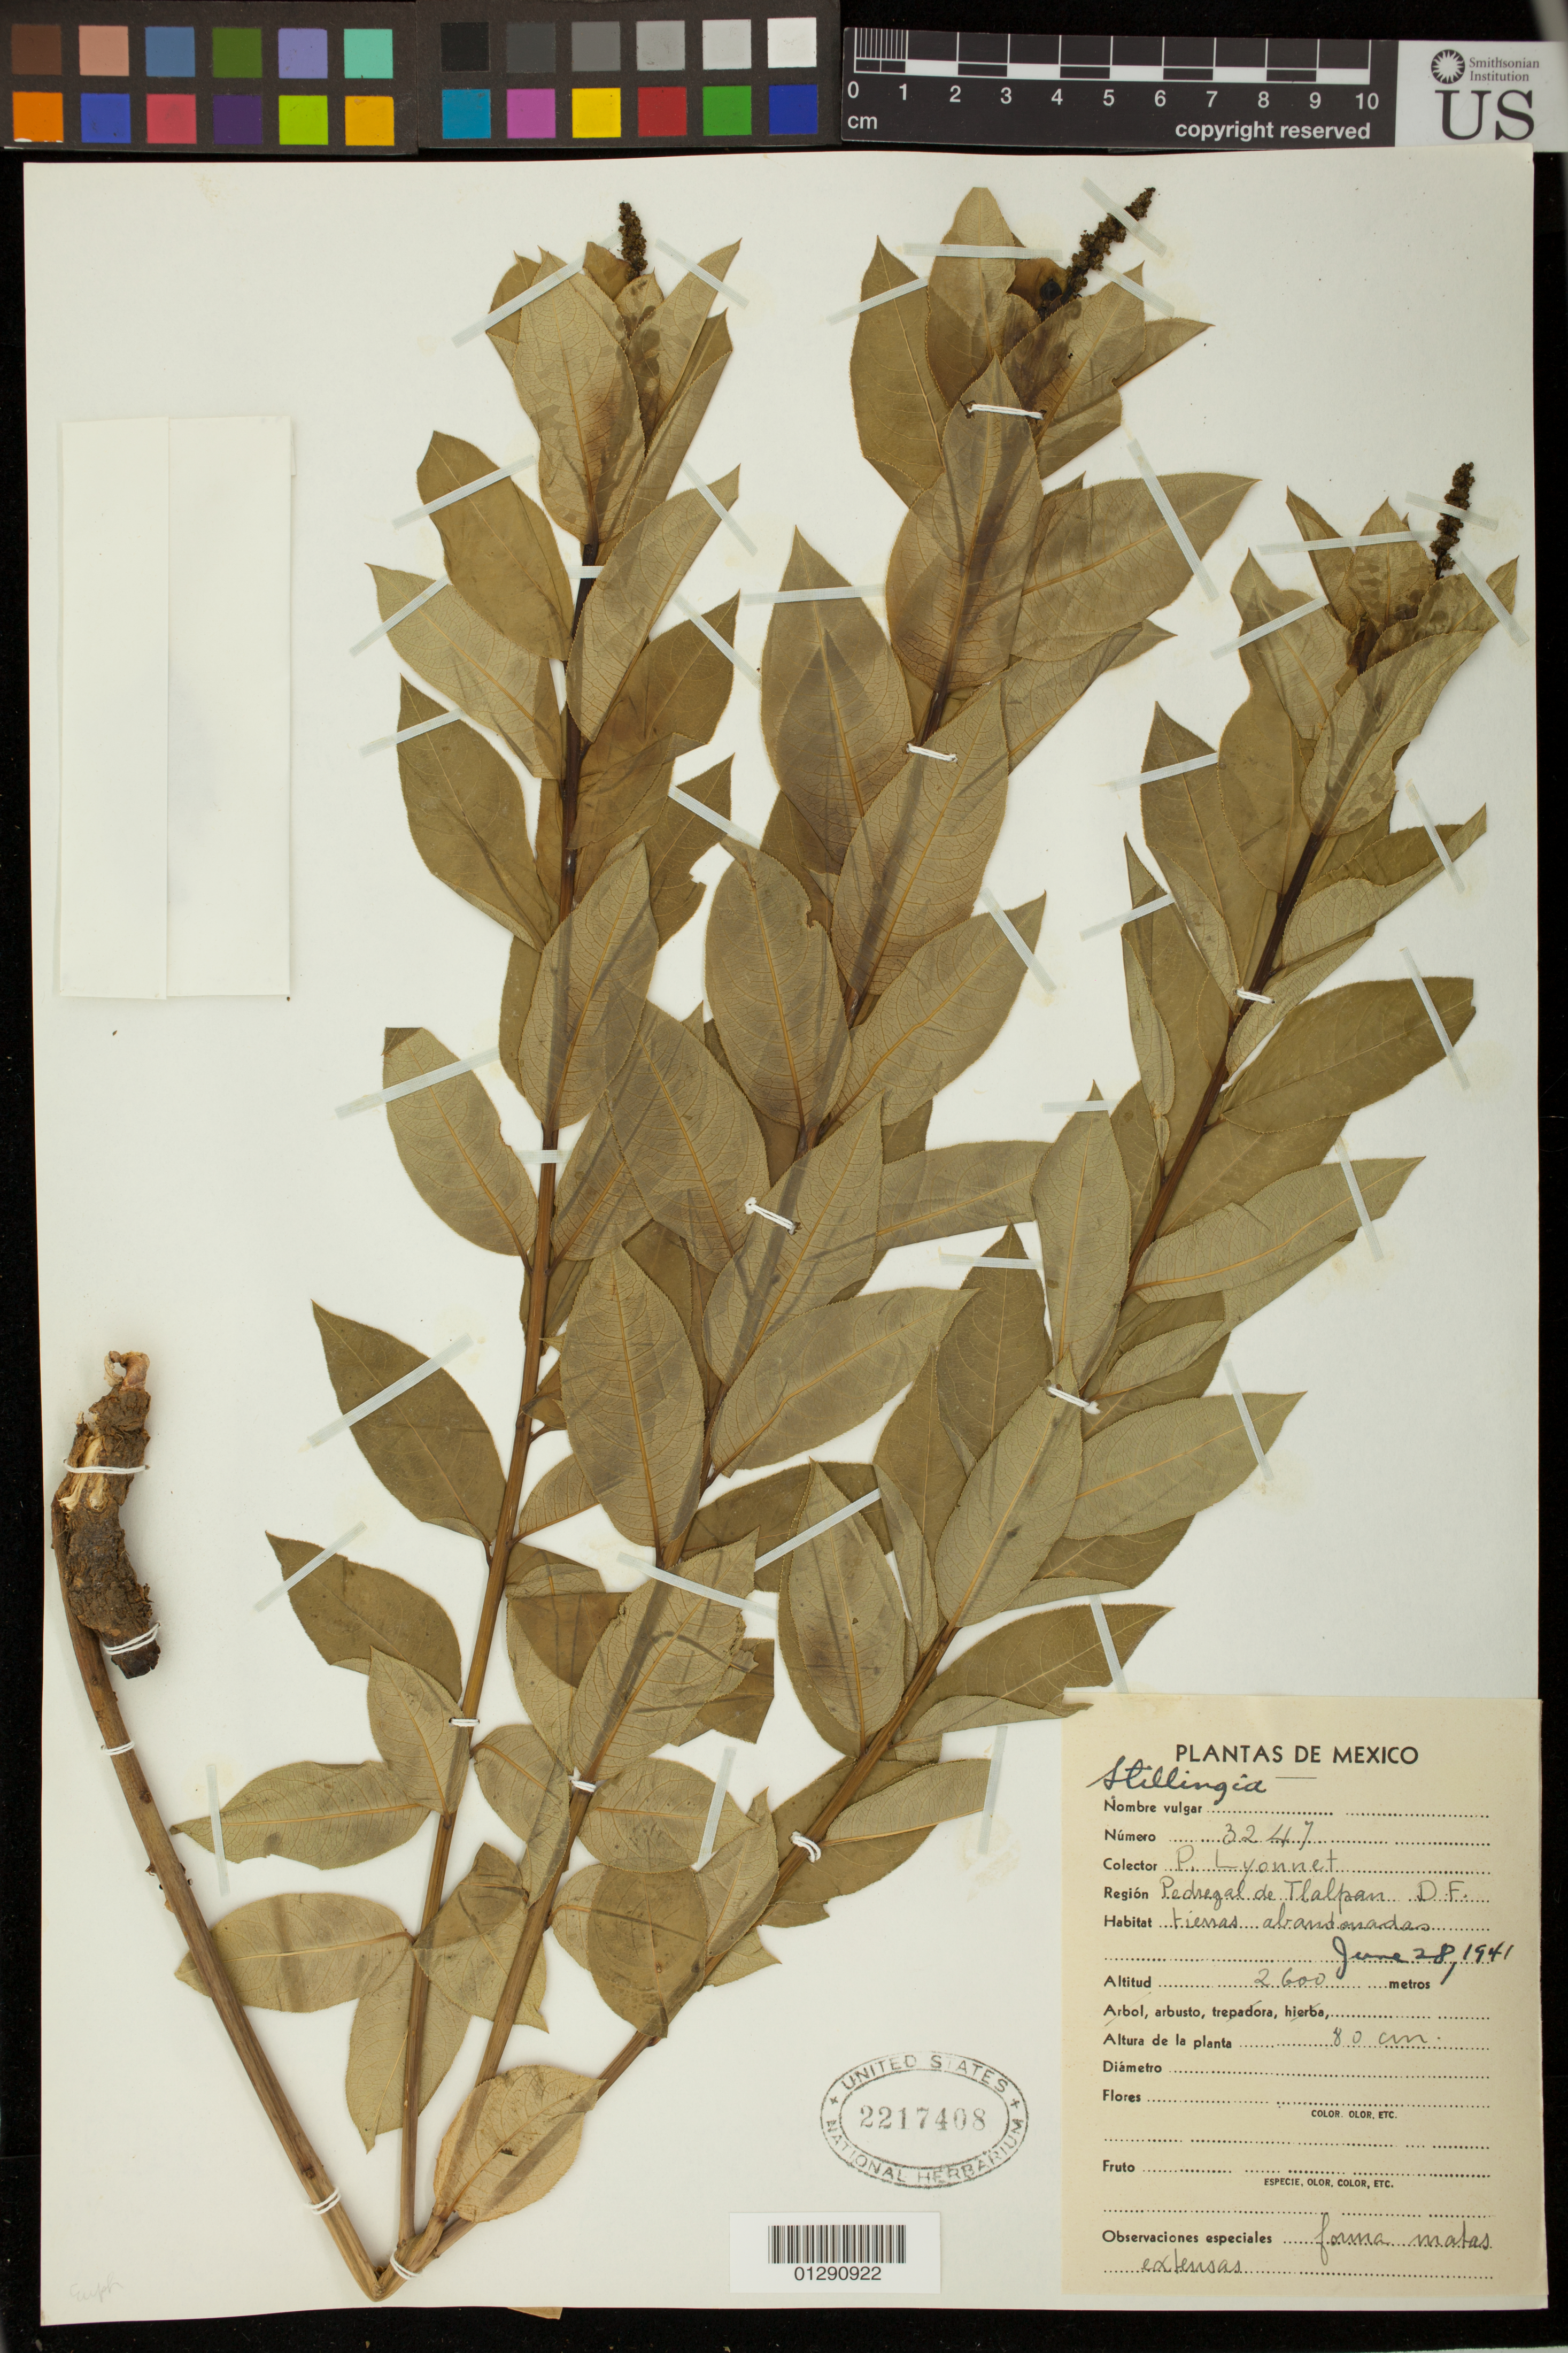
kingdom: Plantae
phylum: Tracheophyta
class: Magnoliopsida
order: Malpighiales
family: Euphorbiaceae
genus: Stillingia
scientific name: Stillingia sp.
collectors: P. Lyonnet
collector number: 3247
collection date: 1941-06-28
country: Mexico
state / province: Distrito Federal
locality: Pedregal de Tlalpan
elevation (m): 2600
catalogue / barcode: US 2217408